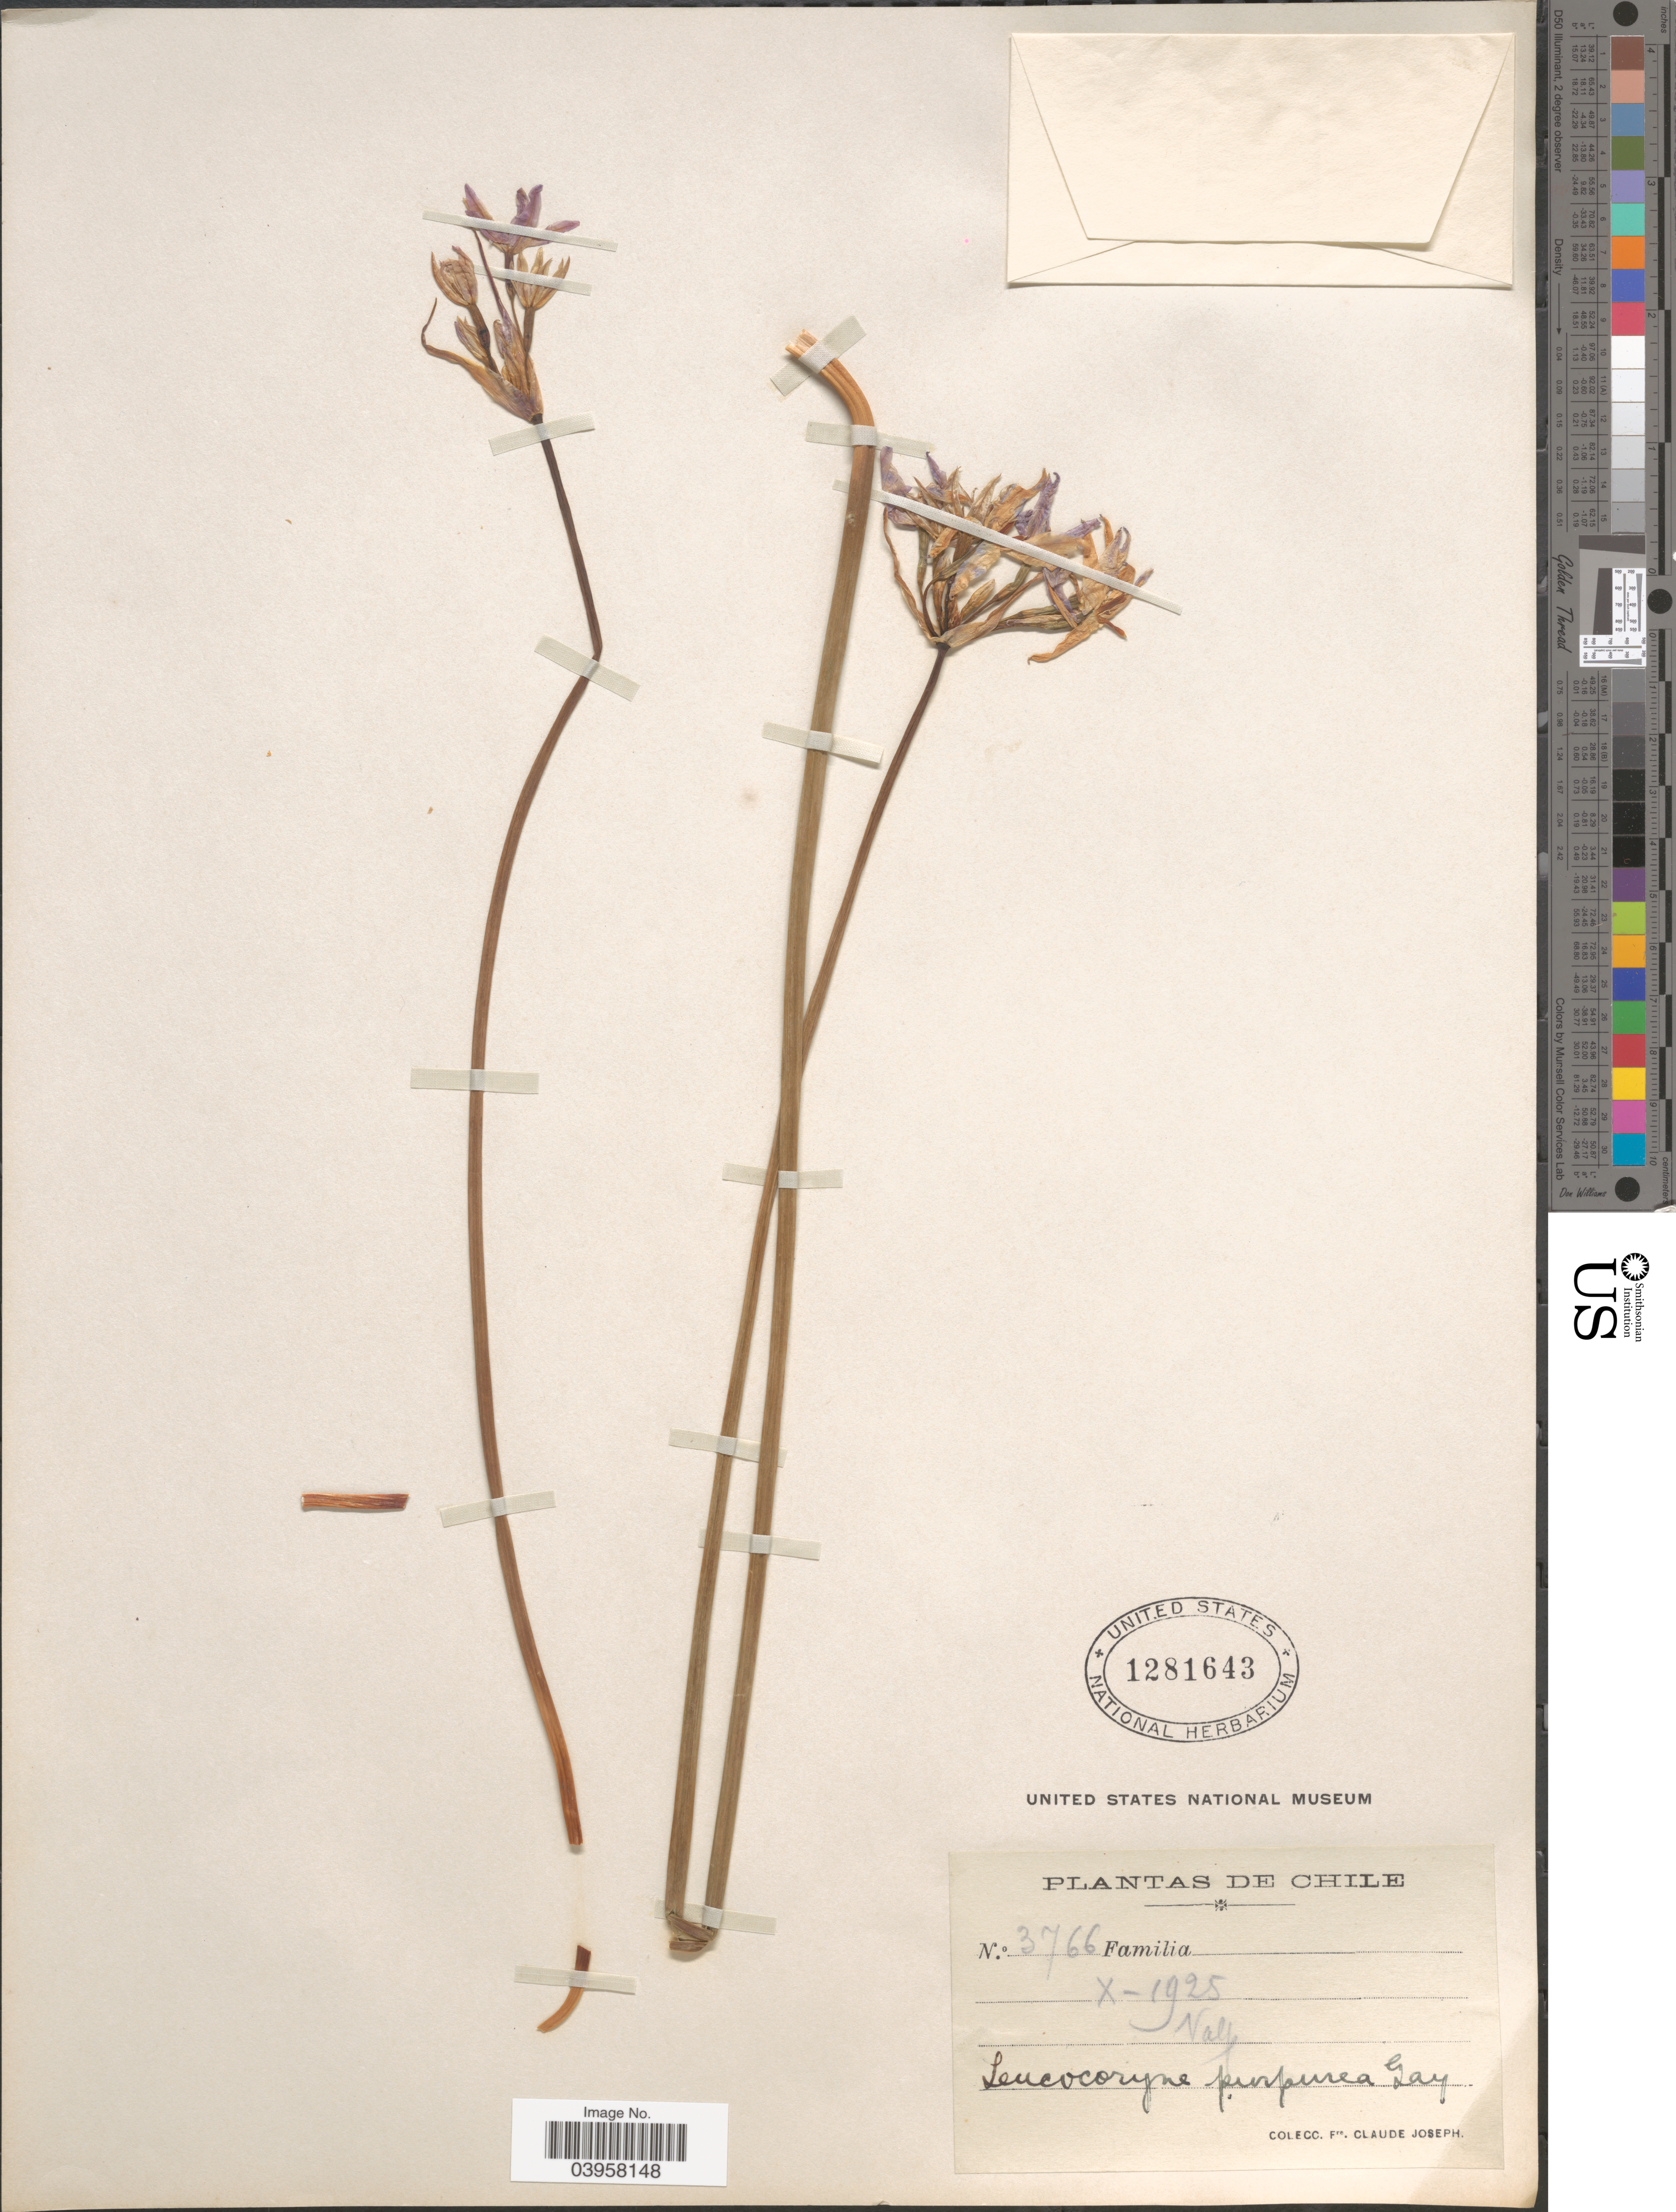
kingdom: Plantae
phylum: Tracheophyta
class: Liliopsida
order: Asparagales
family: Amaryllidaceae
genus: Leucocoryne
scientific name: Leucocoryne purpurea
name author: Gay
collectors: Bro. Claude-Joseph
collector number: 3766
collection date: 1925-10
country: Chile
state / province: Valparaíso (V)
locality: Valp.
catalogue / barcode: US 1281643